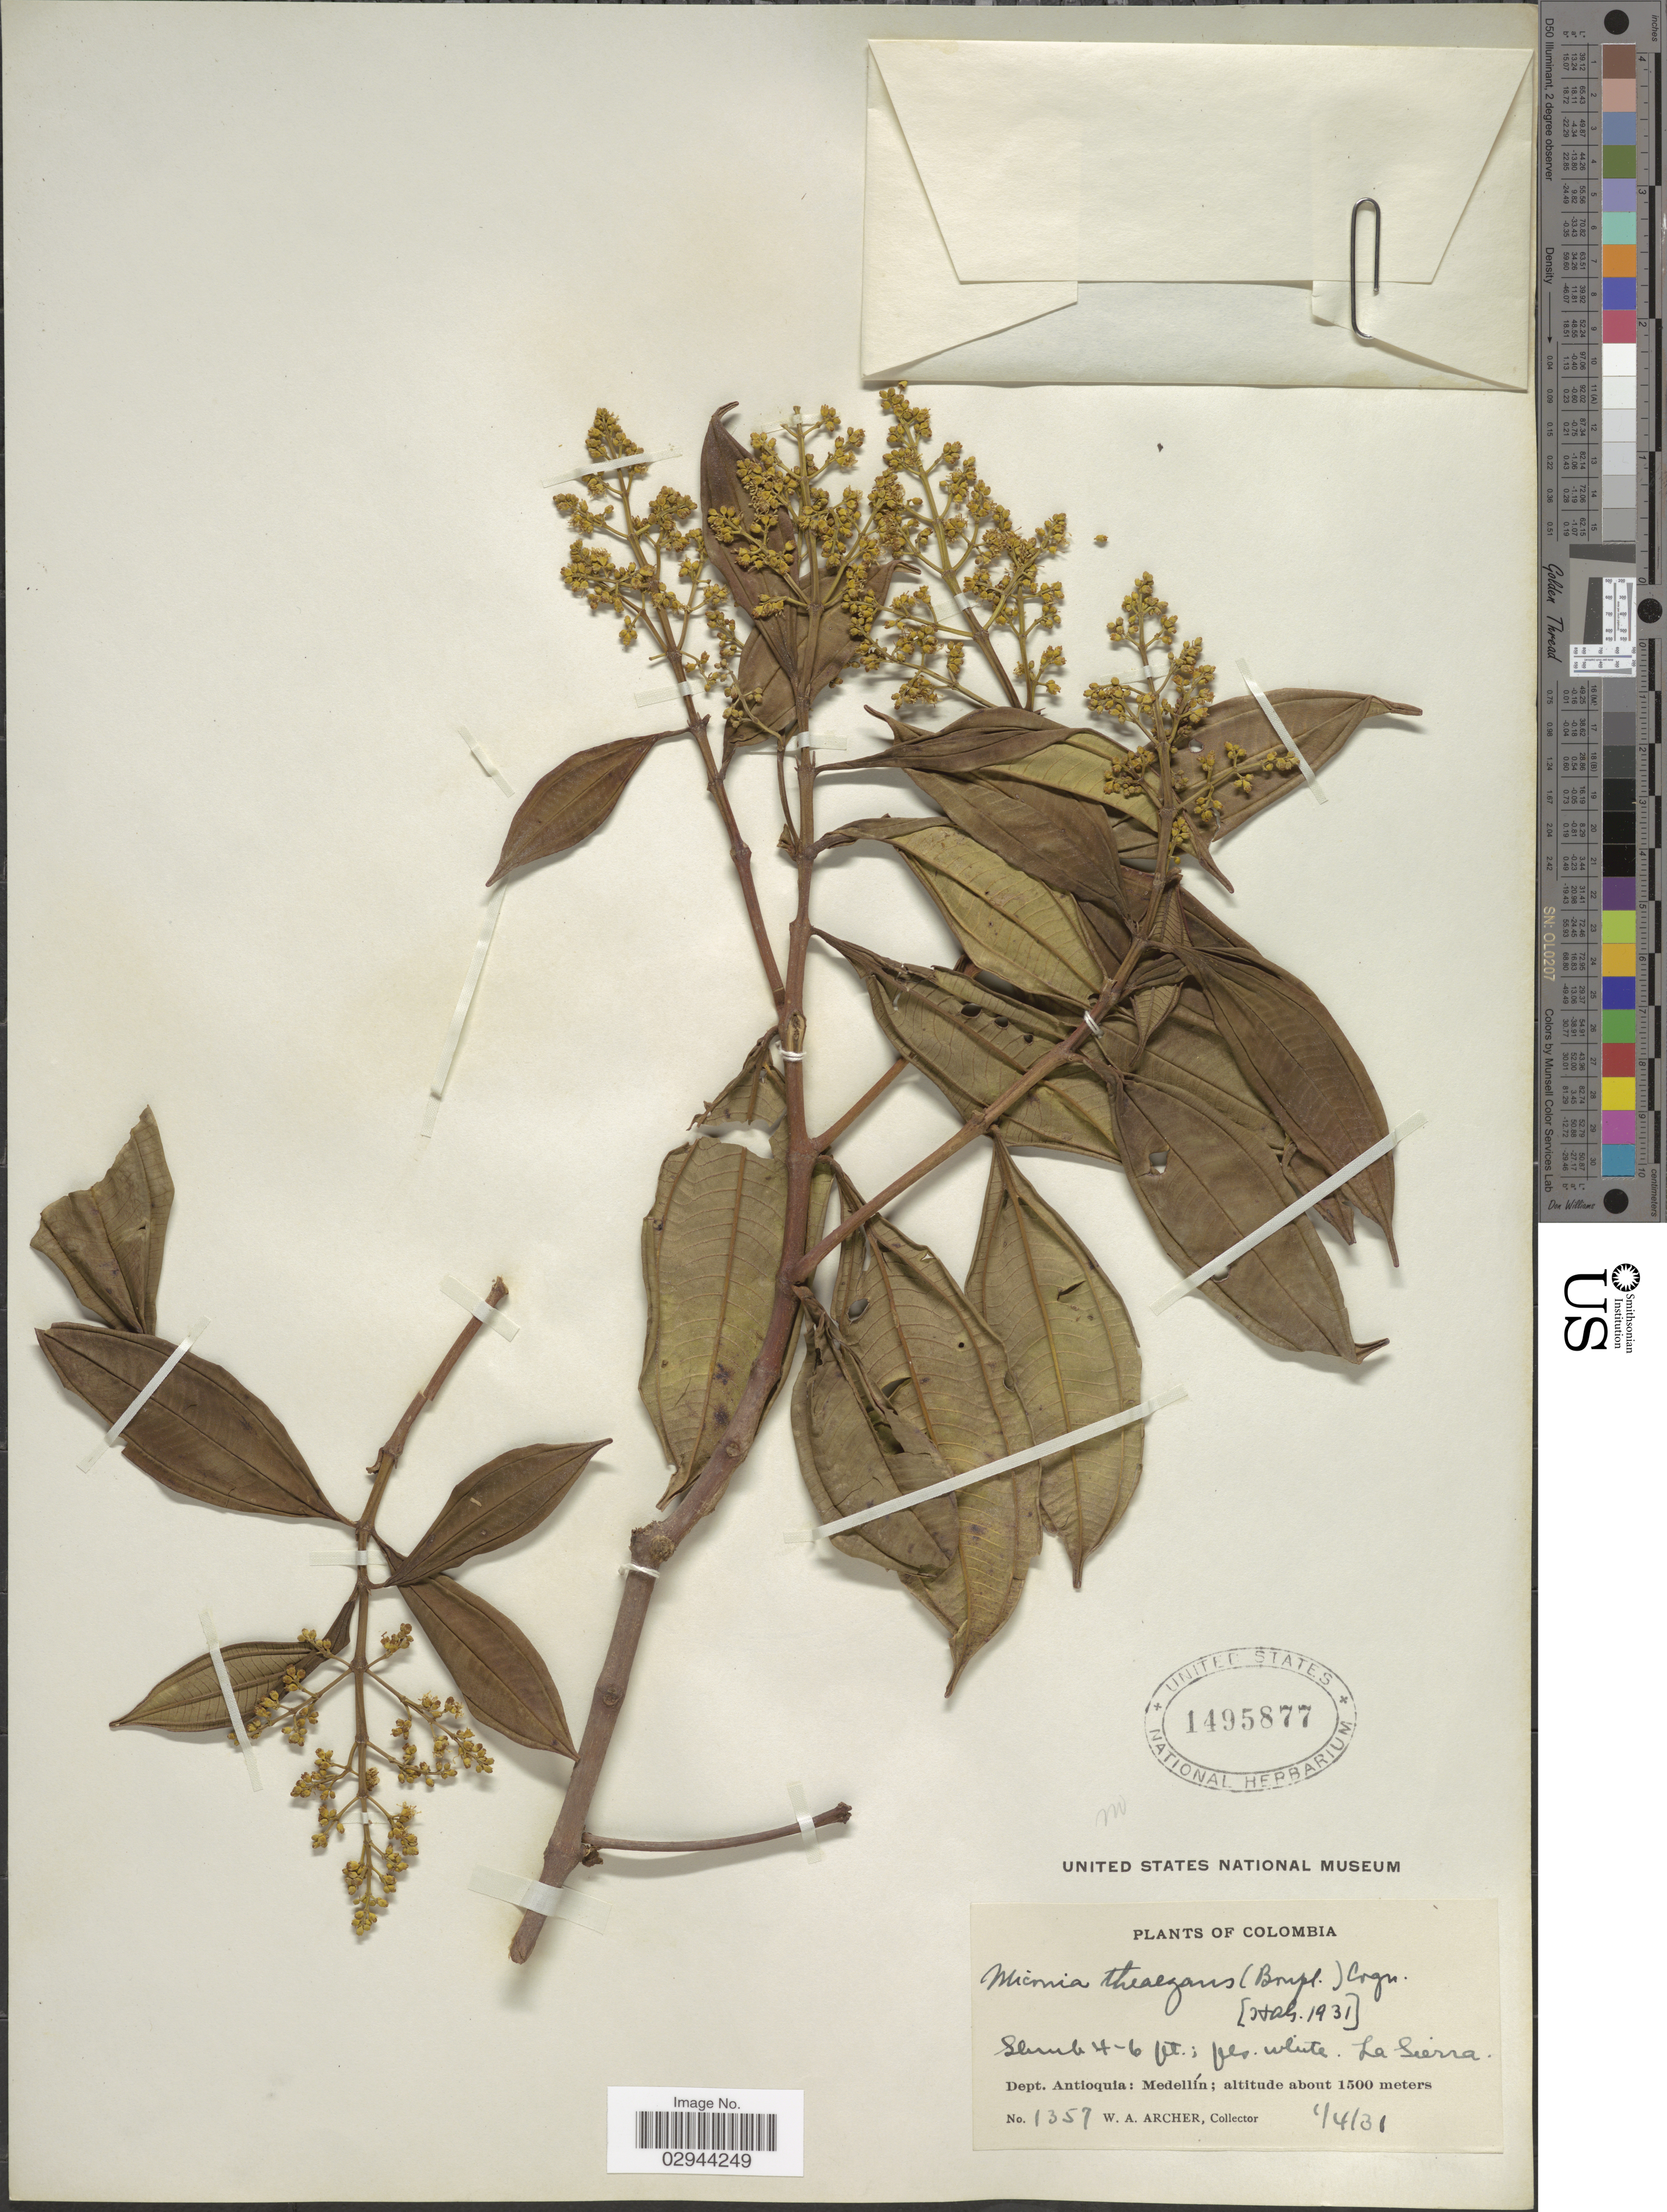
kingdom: Plantae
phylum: Tracheophyta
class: Magnoliopsida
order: Myrtales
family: Melastomataceae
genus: Miconia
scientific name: Miconia theizans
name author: (Bonpl.) Cogn.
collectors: W. Archer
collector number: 1357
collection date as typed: Transcribed d/m/y: 1/4/31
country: Colombia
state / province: Antioquia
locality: La Sierra, Dept. Antioquia, Medellín.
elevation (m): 1500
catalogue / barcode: US 1495877